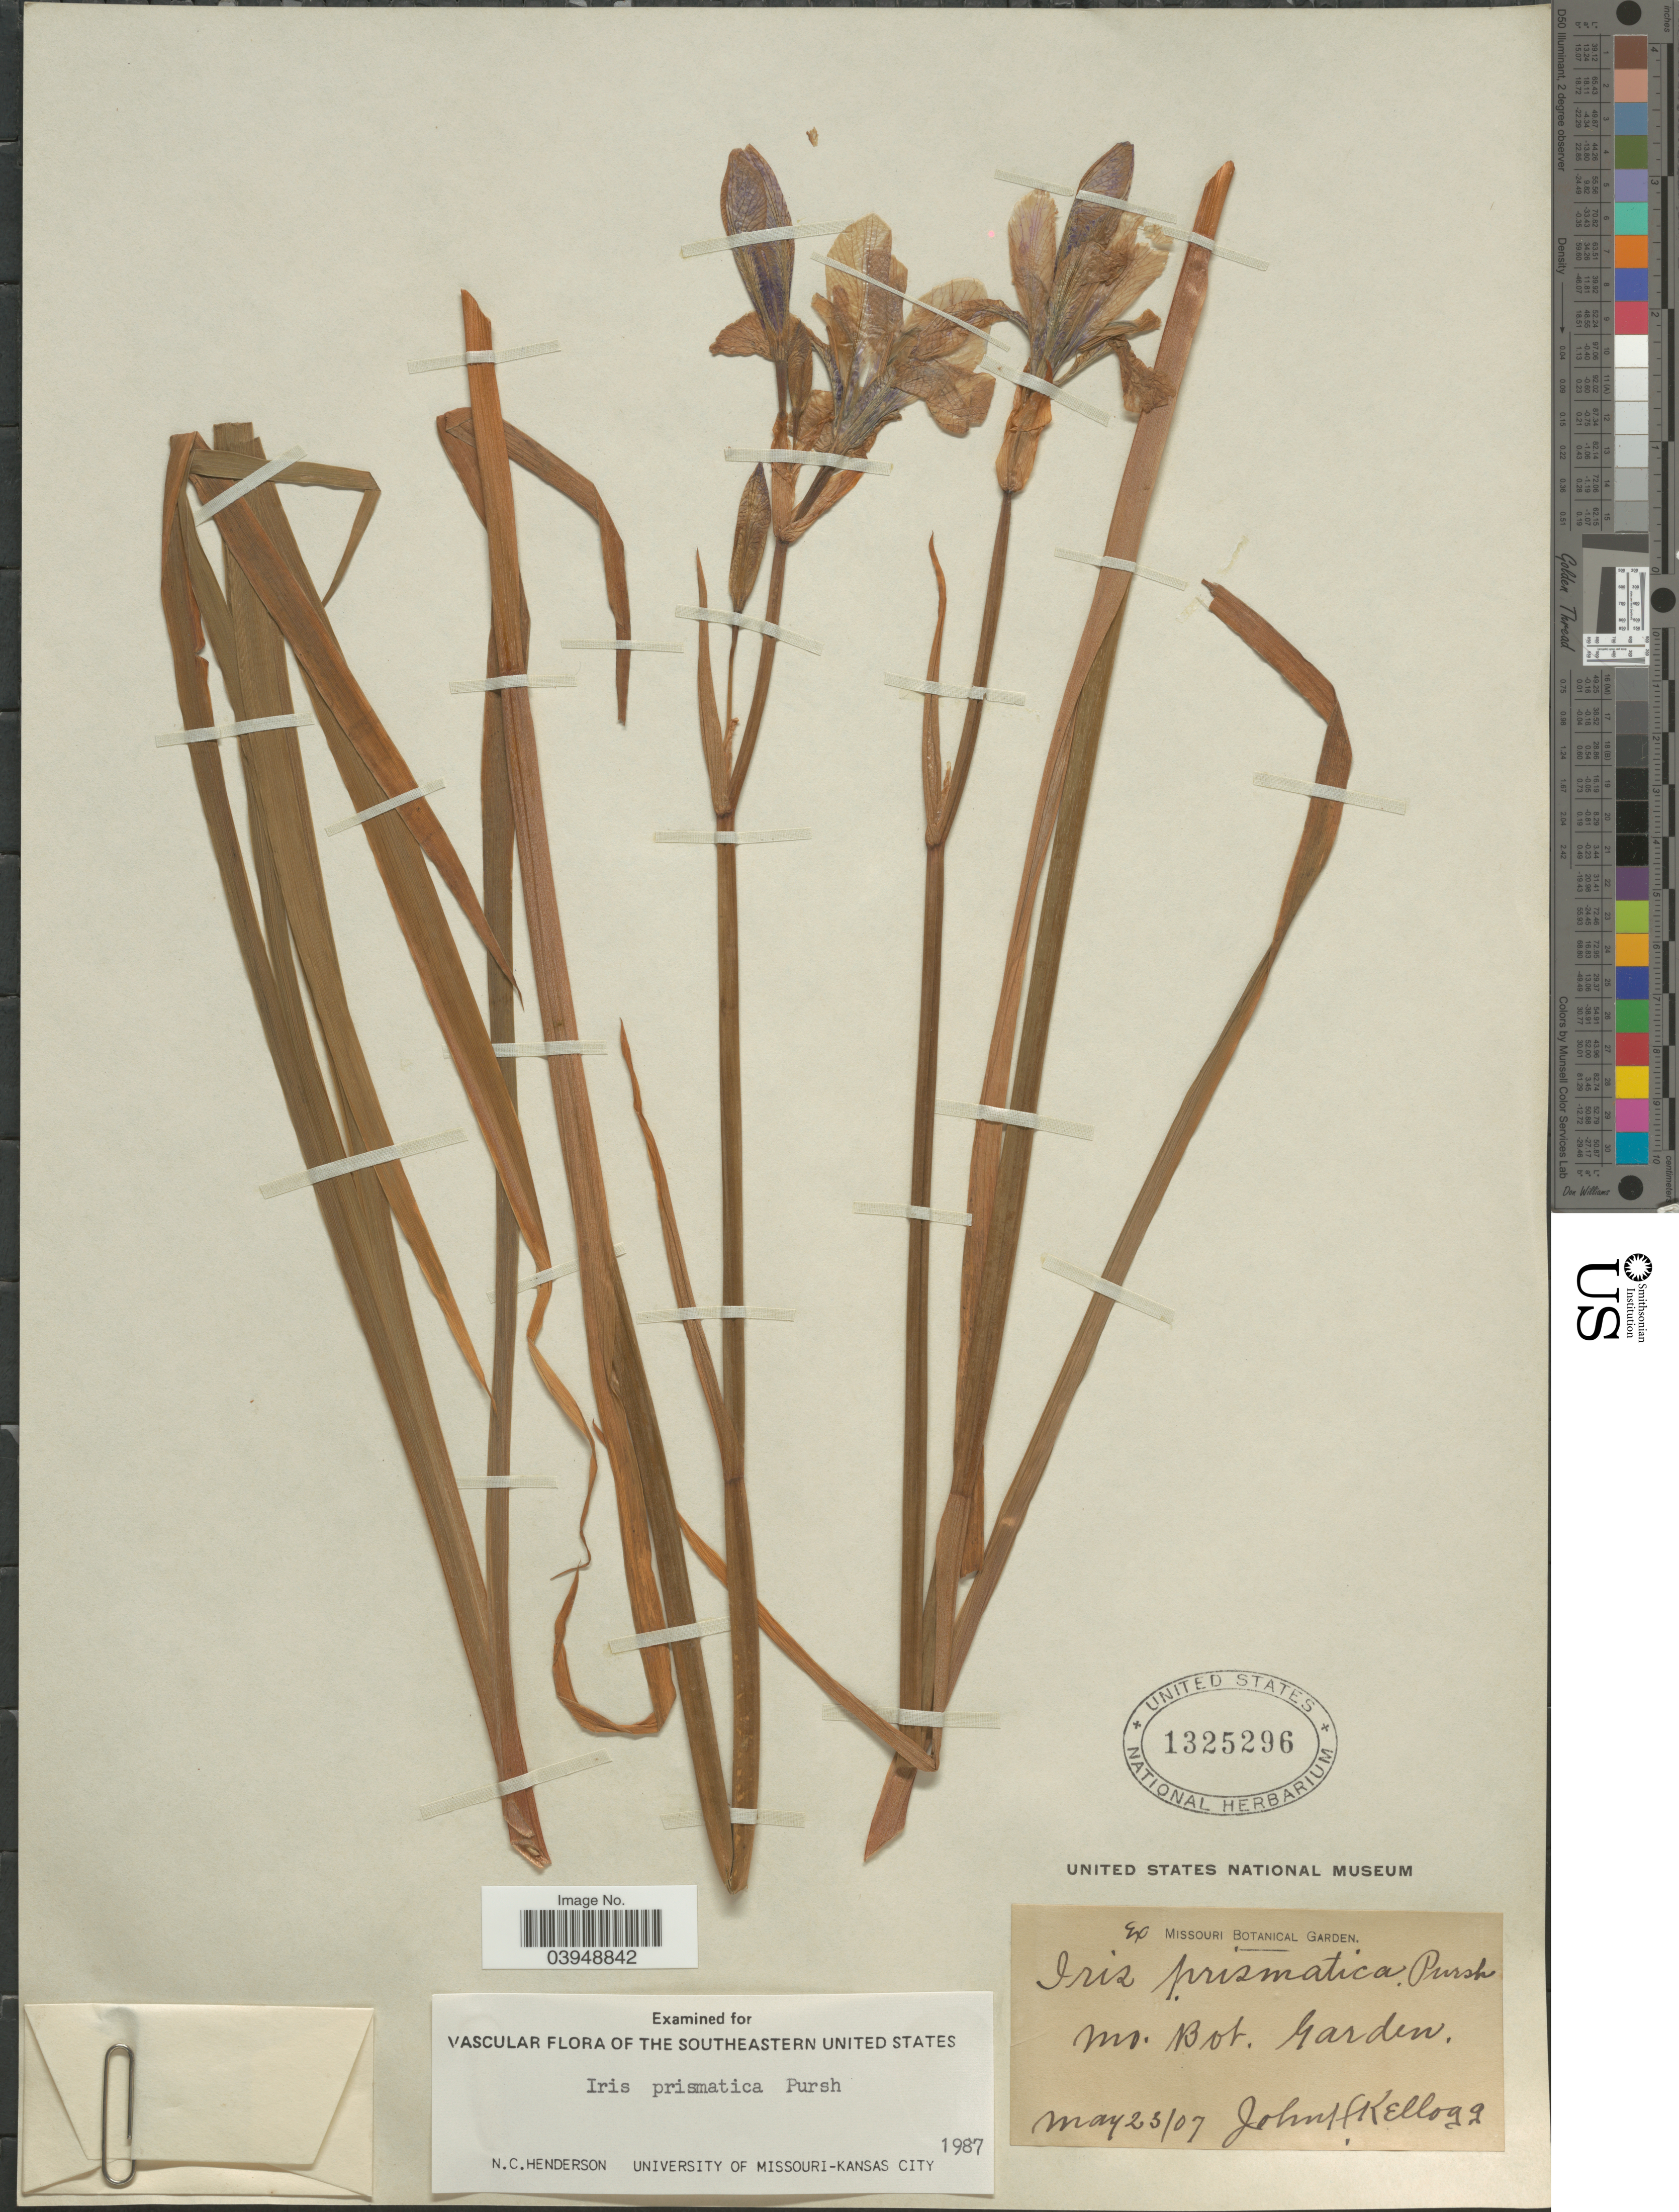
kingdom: Plantae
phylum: Tracheophyta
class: Liliopsida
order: Asparagales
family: Iridaceae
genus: Iris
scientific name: Iris prismatica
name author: Pursh ex Ker Gawl.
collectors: J. H. Kellogg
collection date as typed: Transcribed d/m/y: 23/5/7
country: United States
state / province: Missouri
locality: Mo. Bot. Garden.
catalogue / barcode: US 1325296